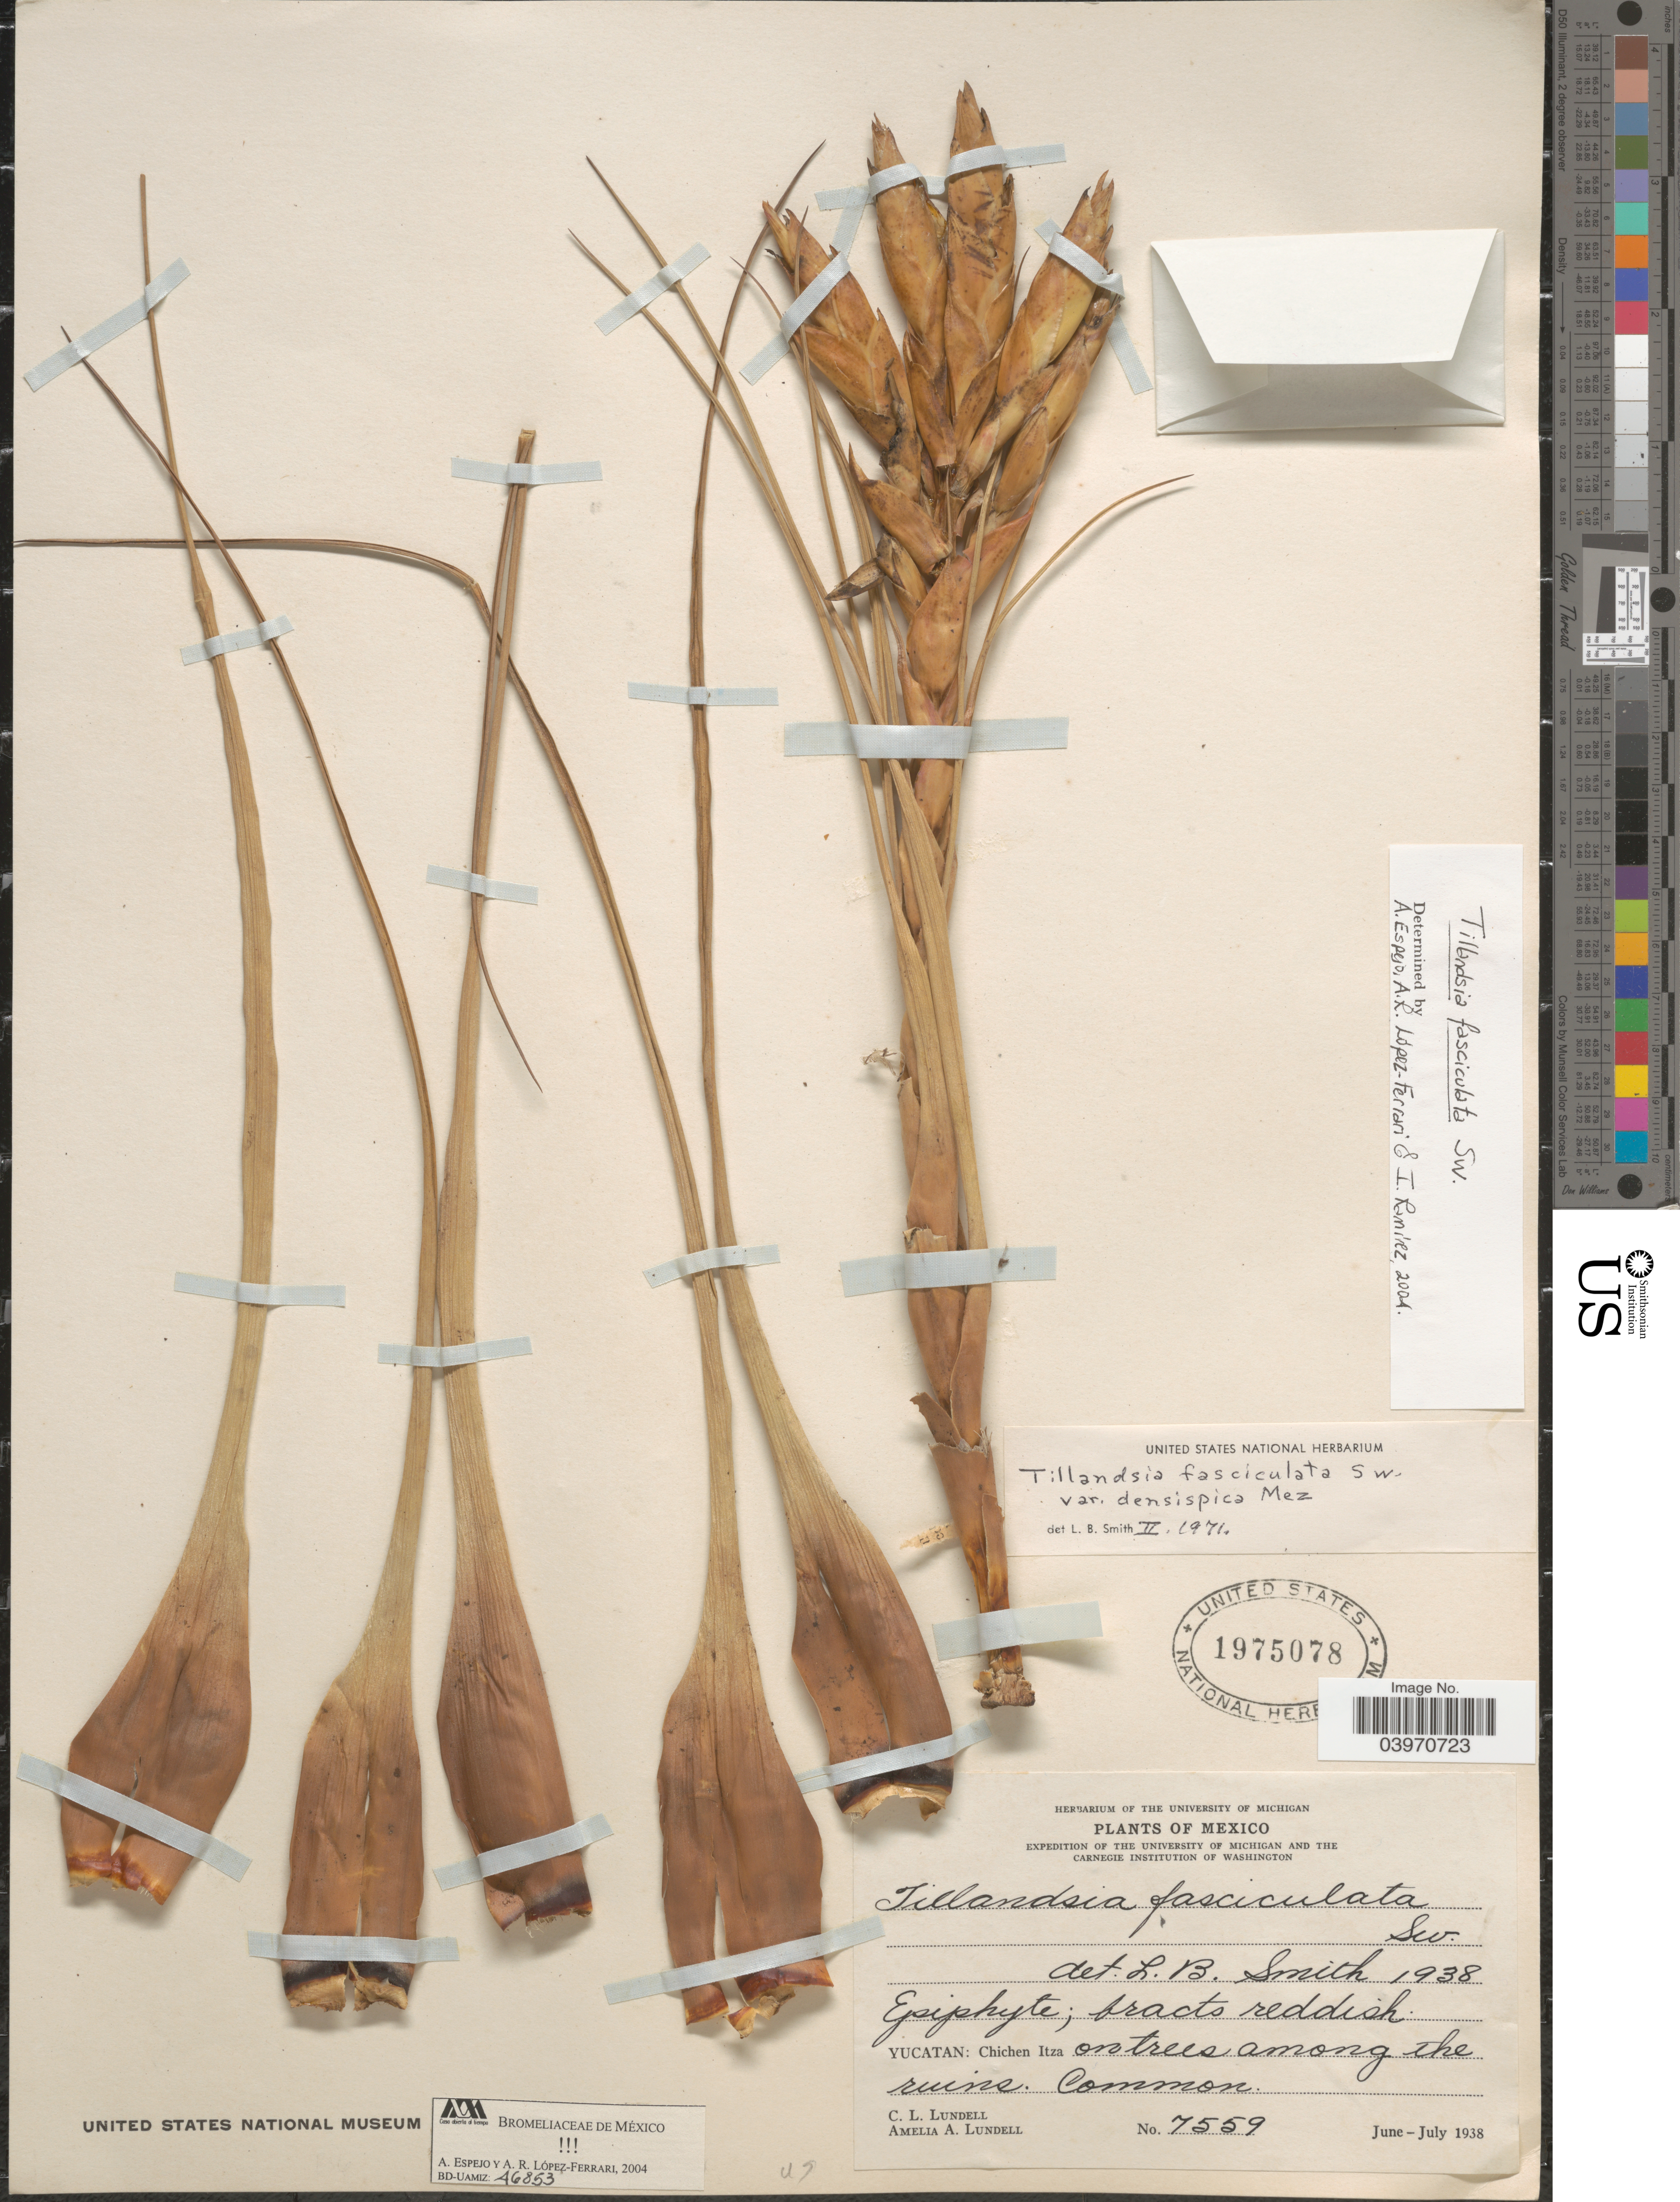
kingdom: Plantae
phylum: Tracheophyta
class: Liliopsida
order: Poales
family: Bromeliaceae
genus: Tillandsia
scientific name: Tillandsia fasciculata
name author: Sw.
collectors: C. L. Lundell & A. A. Lundell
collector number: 7559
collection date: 1938-06/1938-07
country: Mexico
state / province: Yucatán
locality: Chichen Itza.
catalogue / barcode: US 1975078